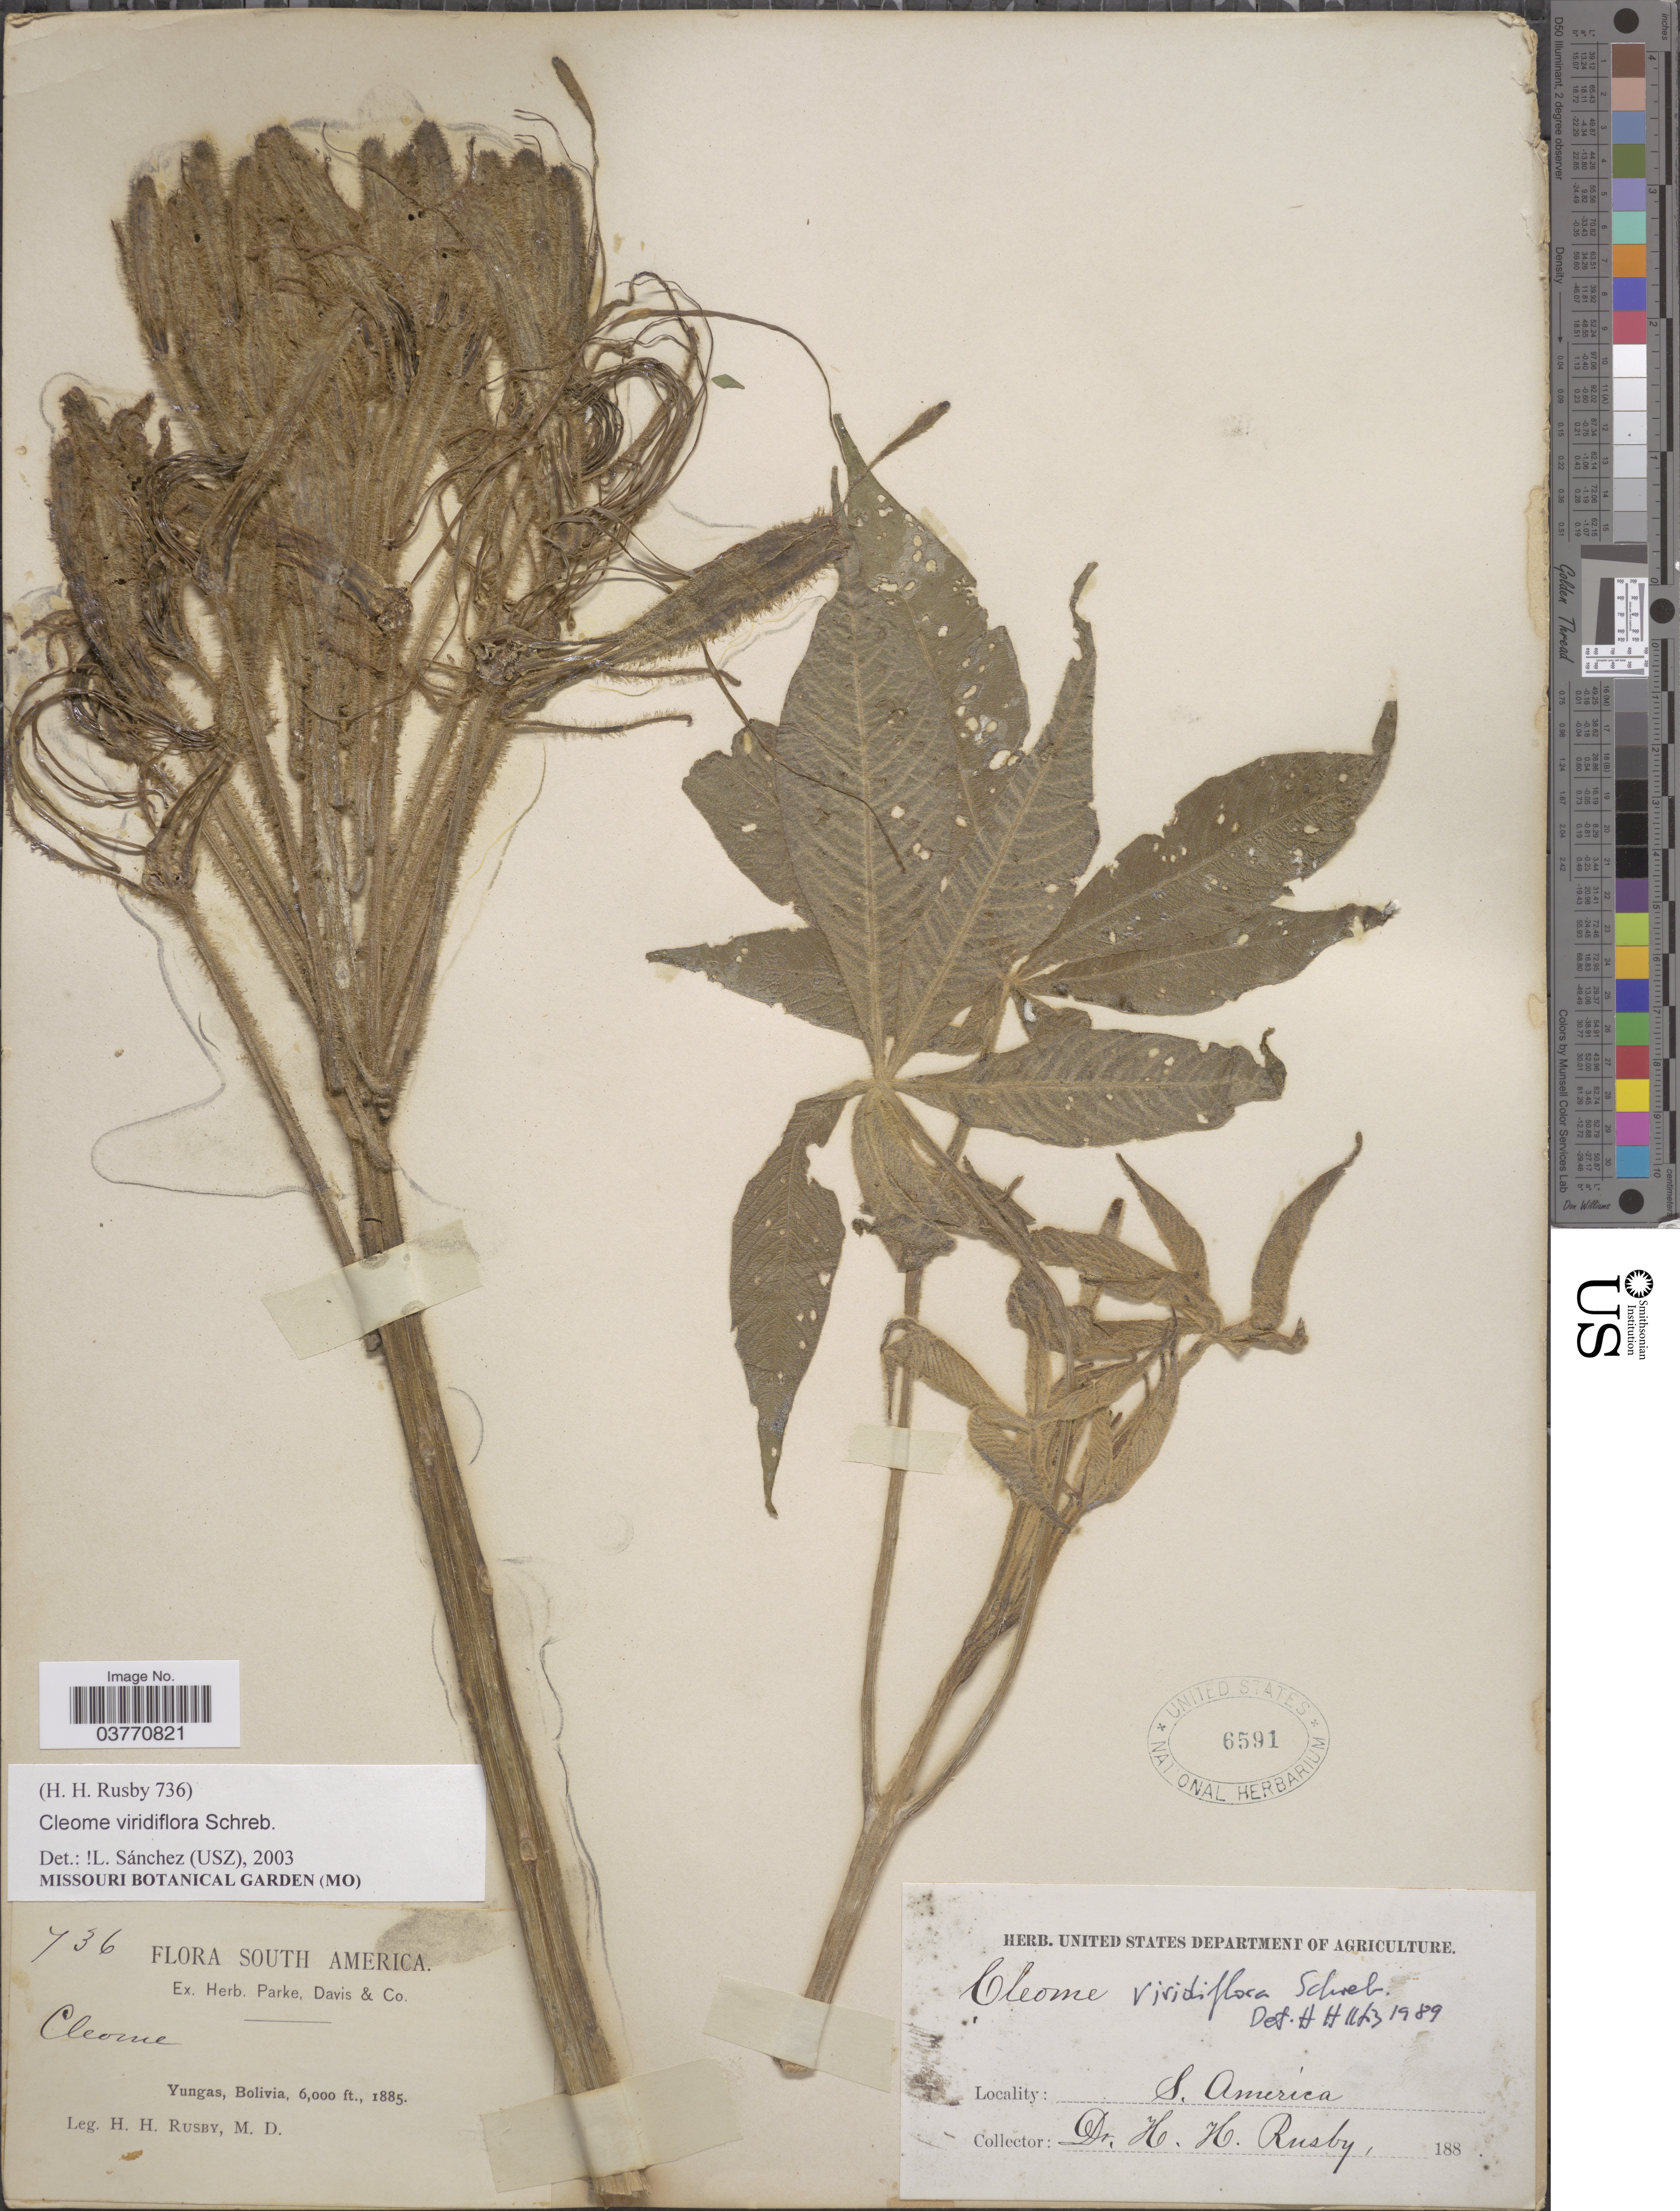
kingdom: Plantae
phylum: Tracheophyta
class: Magnoliopsida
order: Brassicales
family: Cleomaceae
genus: Melidiscus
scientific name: Melidiscus gigantea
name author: (L.) Raf.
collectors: H. H. Rusby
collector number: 736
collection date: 1885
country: Bolivia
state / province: La Paz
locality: Yungas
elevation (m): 1829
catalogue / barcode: US 6591